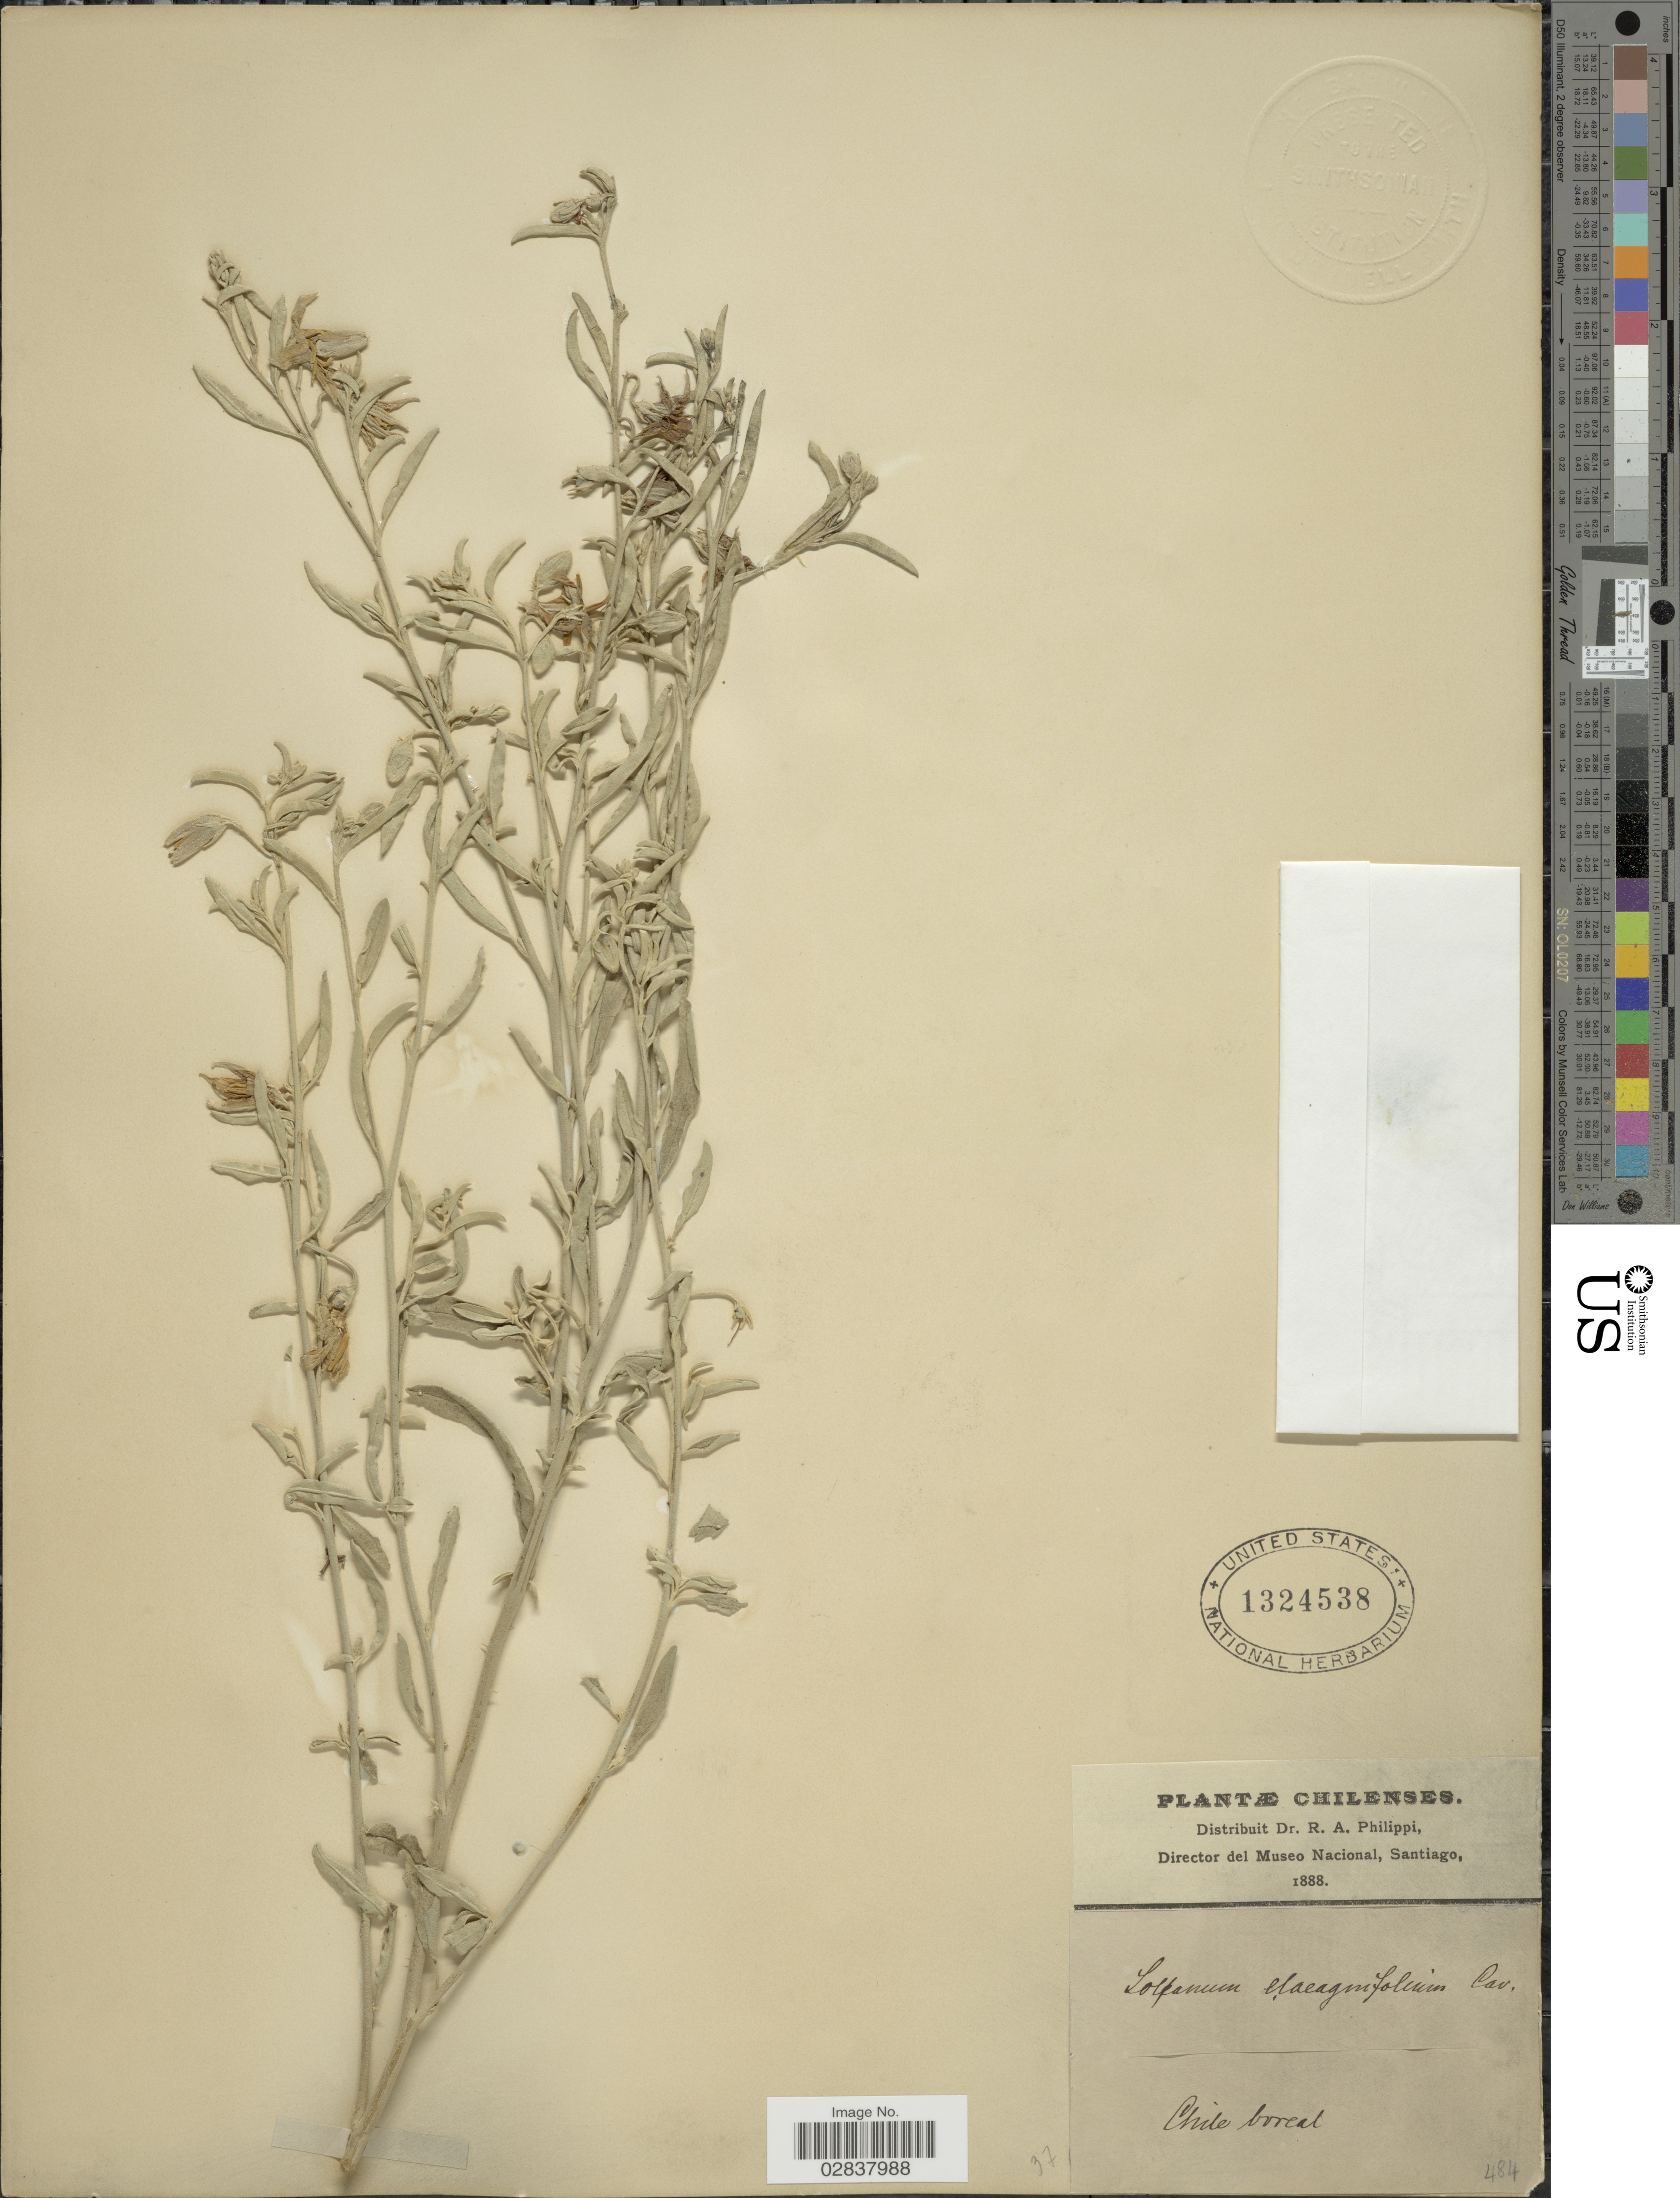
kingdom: Plantae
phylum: Tracheophyta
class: Magnoliopsida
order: Solanales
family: Solanaceae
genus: Solanum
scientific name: Solanum elaeagnifolium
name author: Cav.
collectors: R. A. Philippi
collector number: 484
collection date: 1888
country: Chile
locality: Chile borreal.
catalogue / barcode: US 1324538